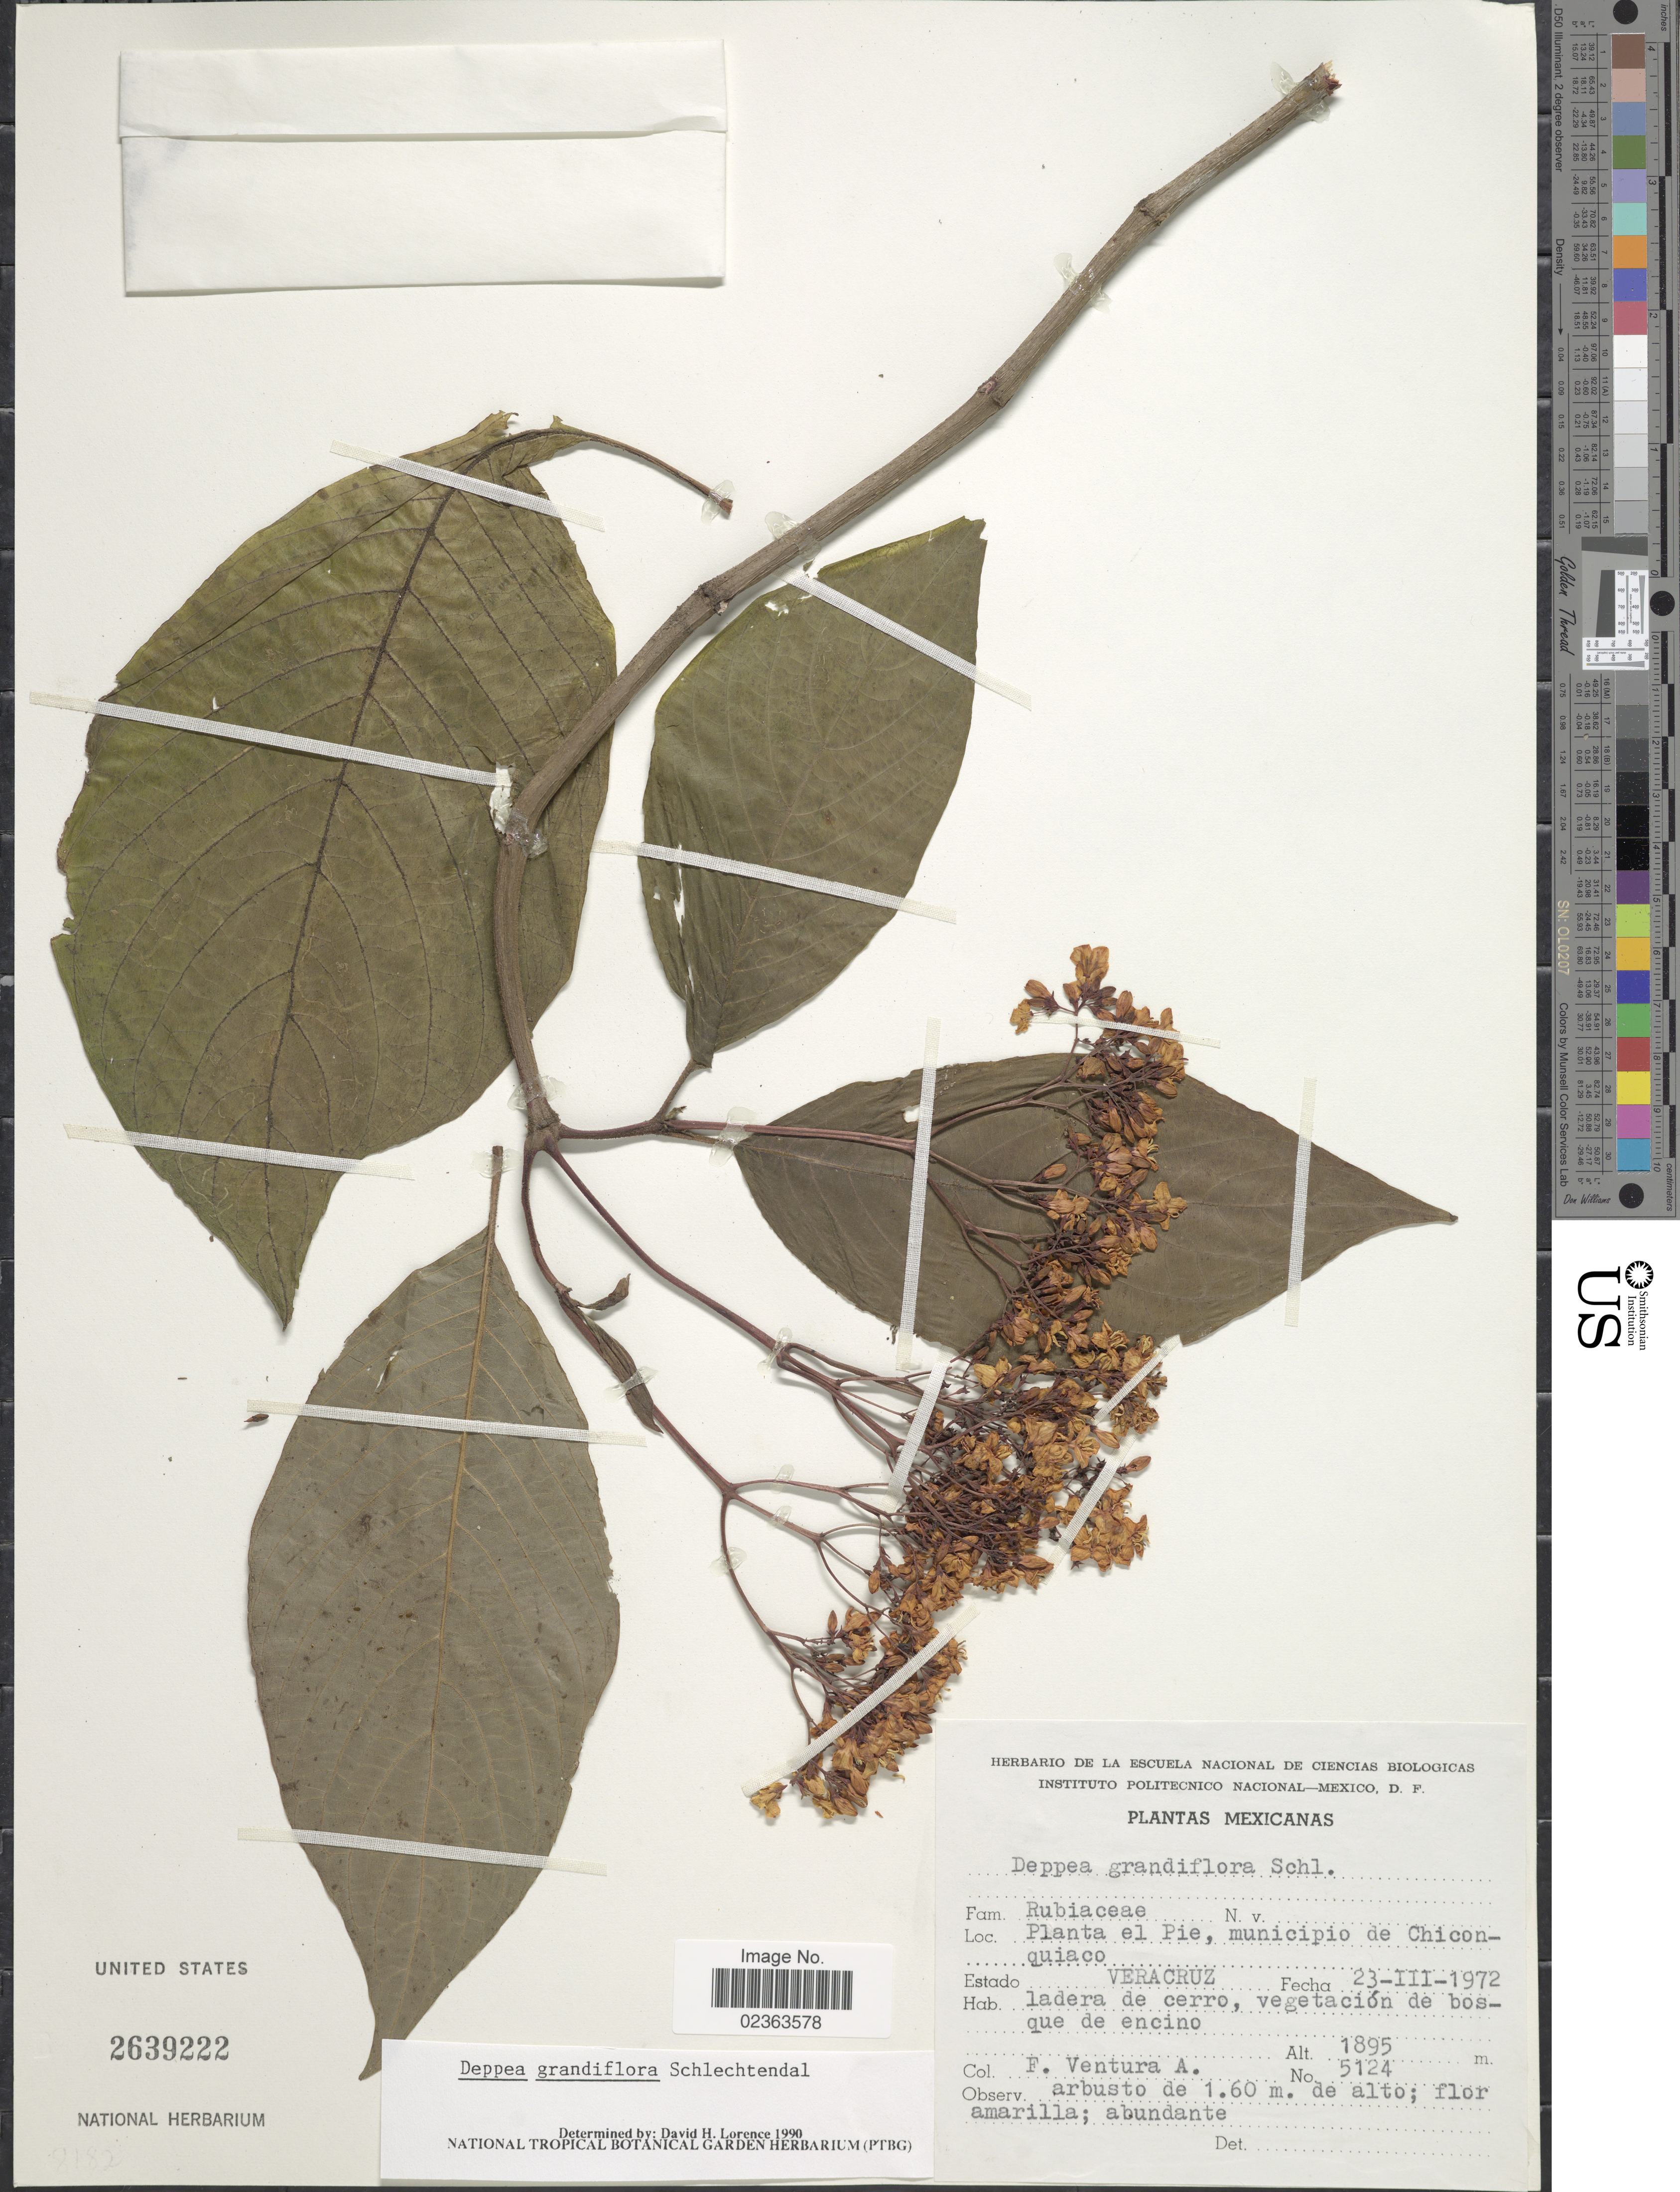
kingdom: Plantae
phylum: Tracheophyta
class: Magnoliopsida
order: Gentianales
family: Rubiaceae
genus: Deppea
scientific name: Deppea grandiflora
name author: Schltdl.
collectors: F. Ventura A.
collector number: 5124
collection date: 1972-03-23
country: Mexico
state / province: Veracruz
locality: Planta el Pie, municipio de Chiconquiaco, Estado Veracruz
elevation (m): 1895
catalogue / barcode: US 2639222